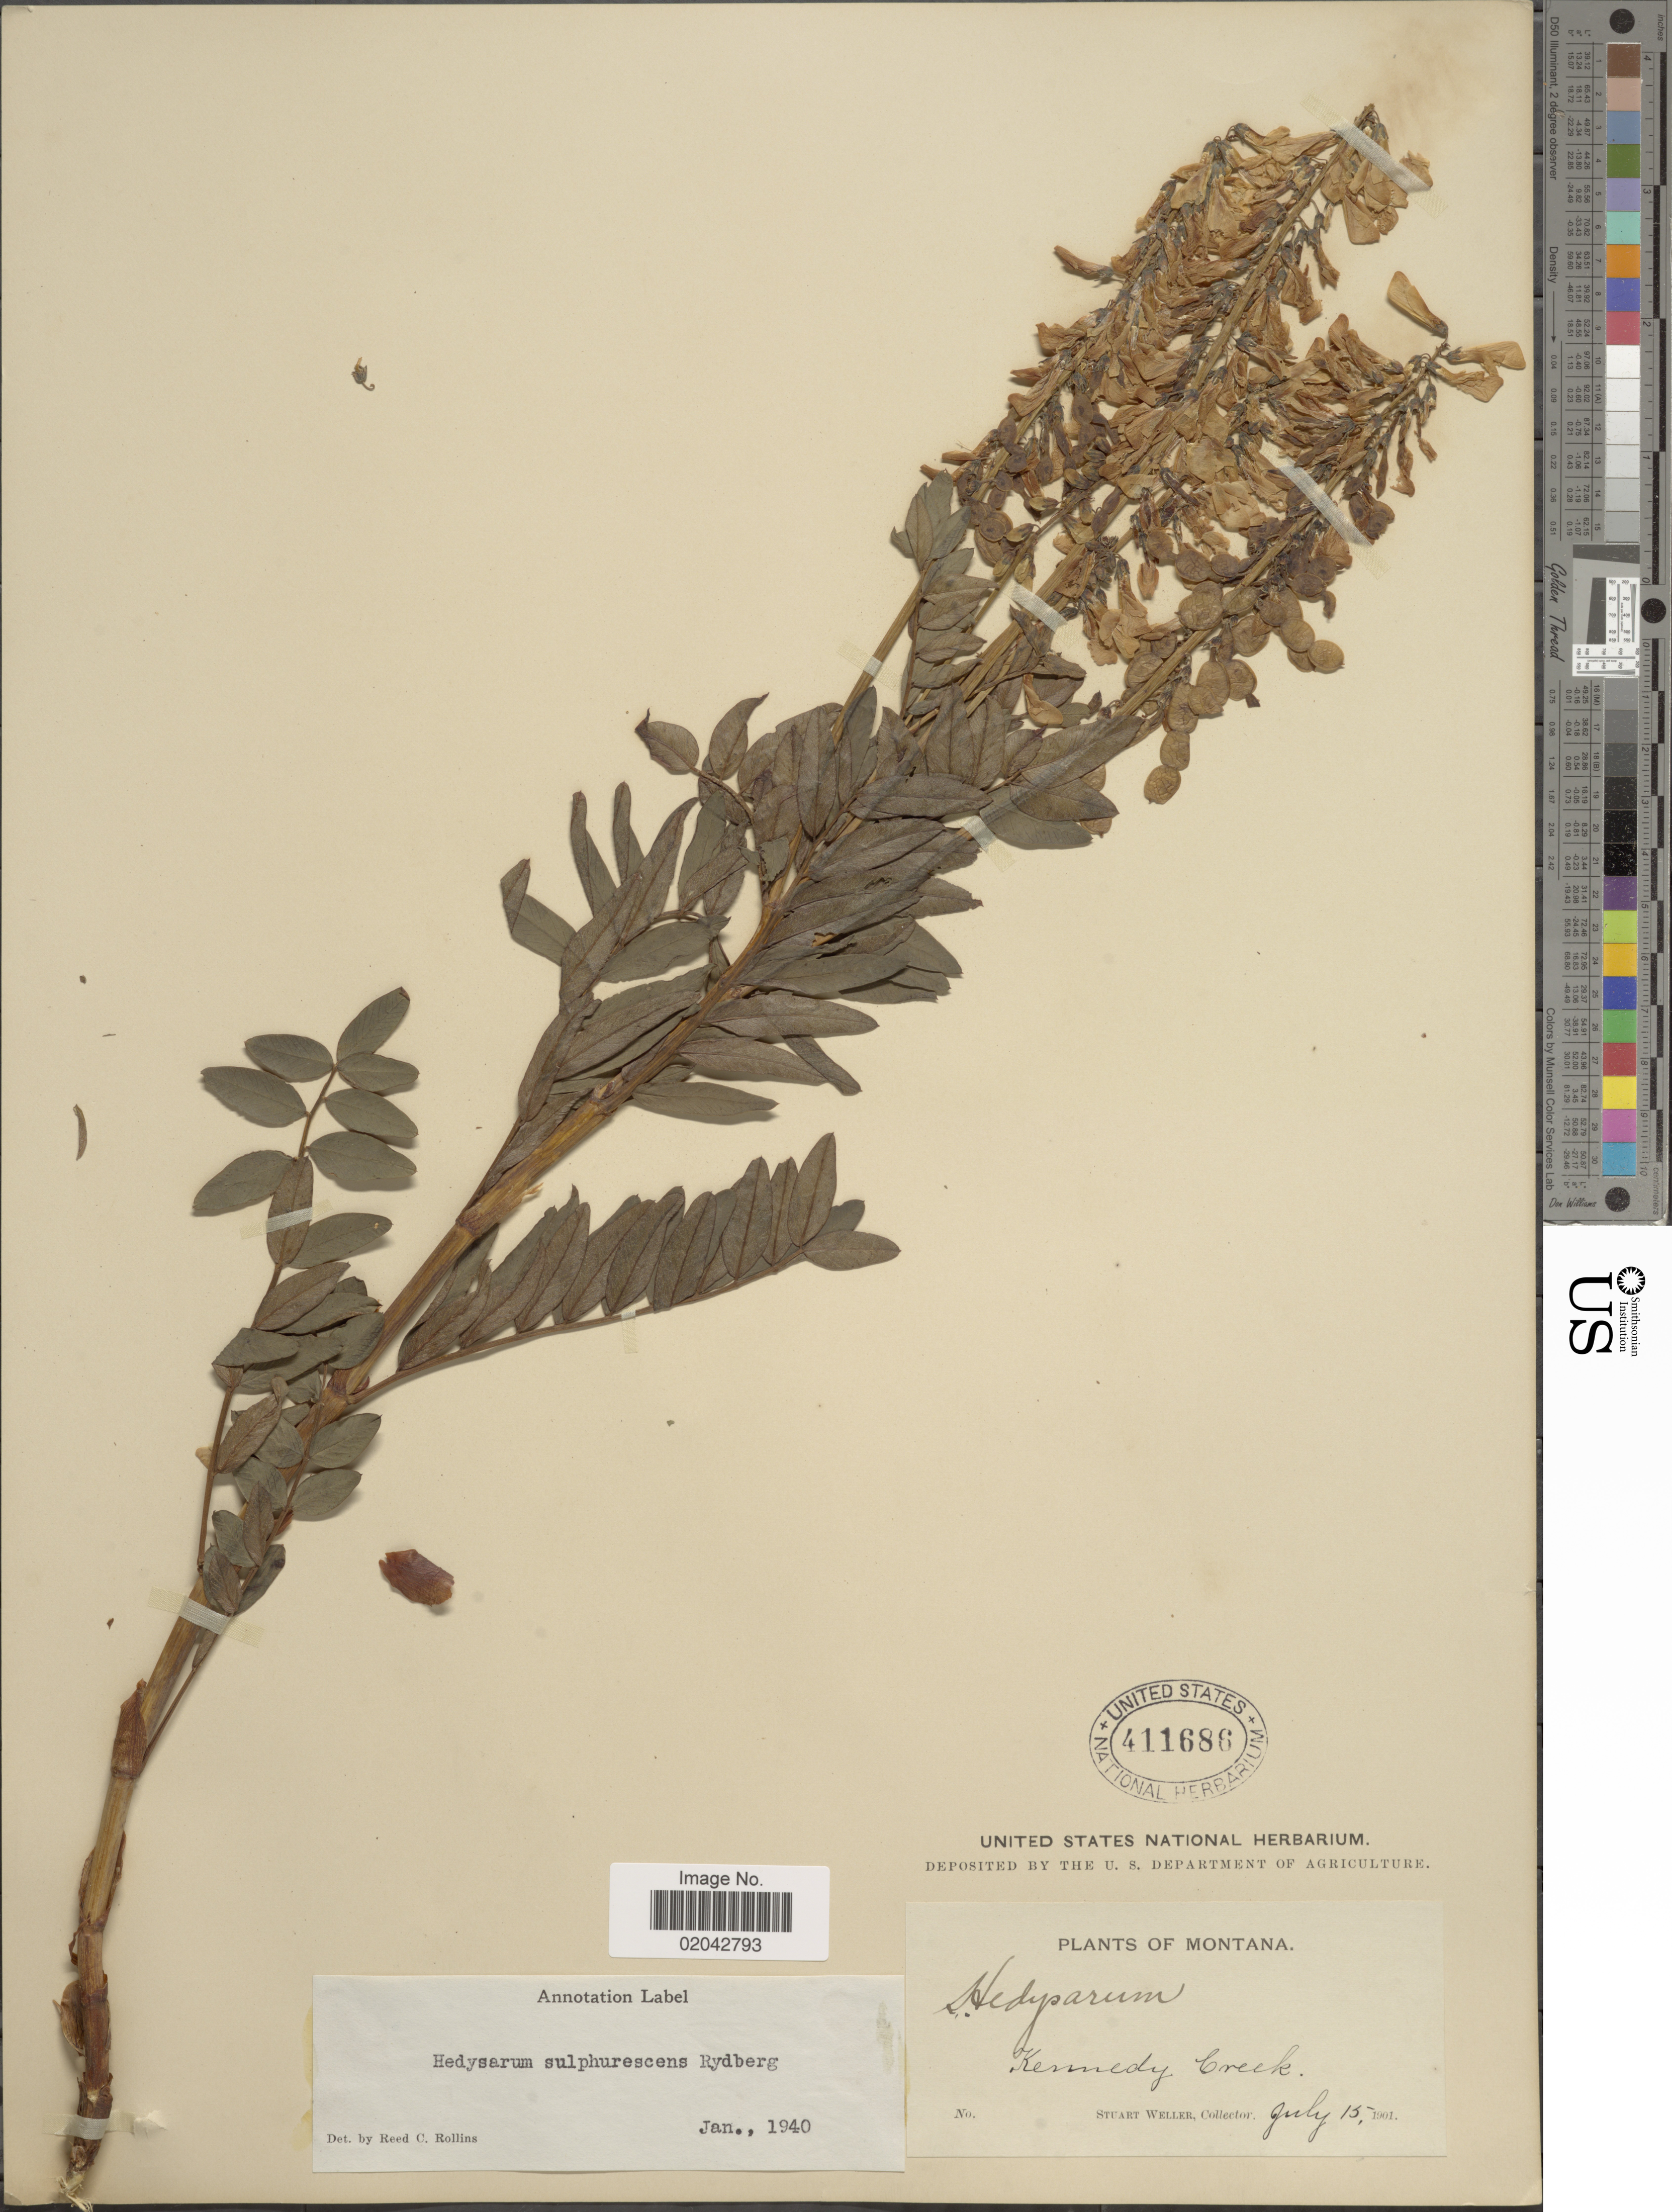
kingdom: Plantae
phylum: Tracheophyta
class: Magnoliopsida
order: Fabales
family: Fabaceae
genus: Hedysarum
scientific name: Hedysarum sulphurescens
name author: Rydb.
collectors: S. Weller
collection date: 1901-07-15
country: United States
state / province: Montana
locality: Kennedy Creek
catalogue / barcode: US 411686